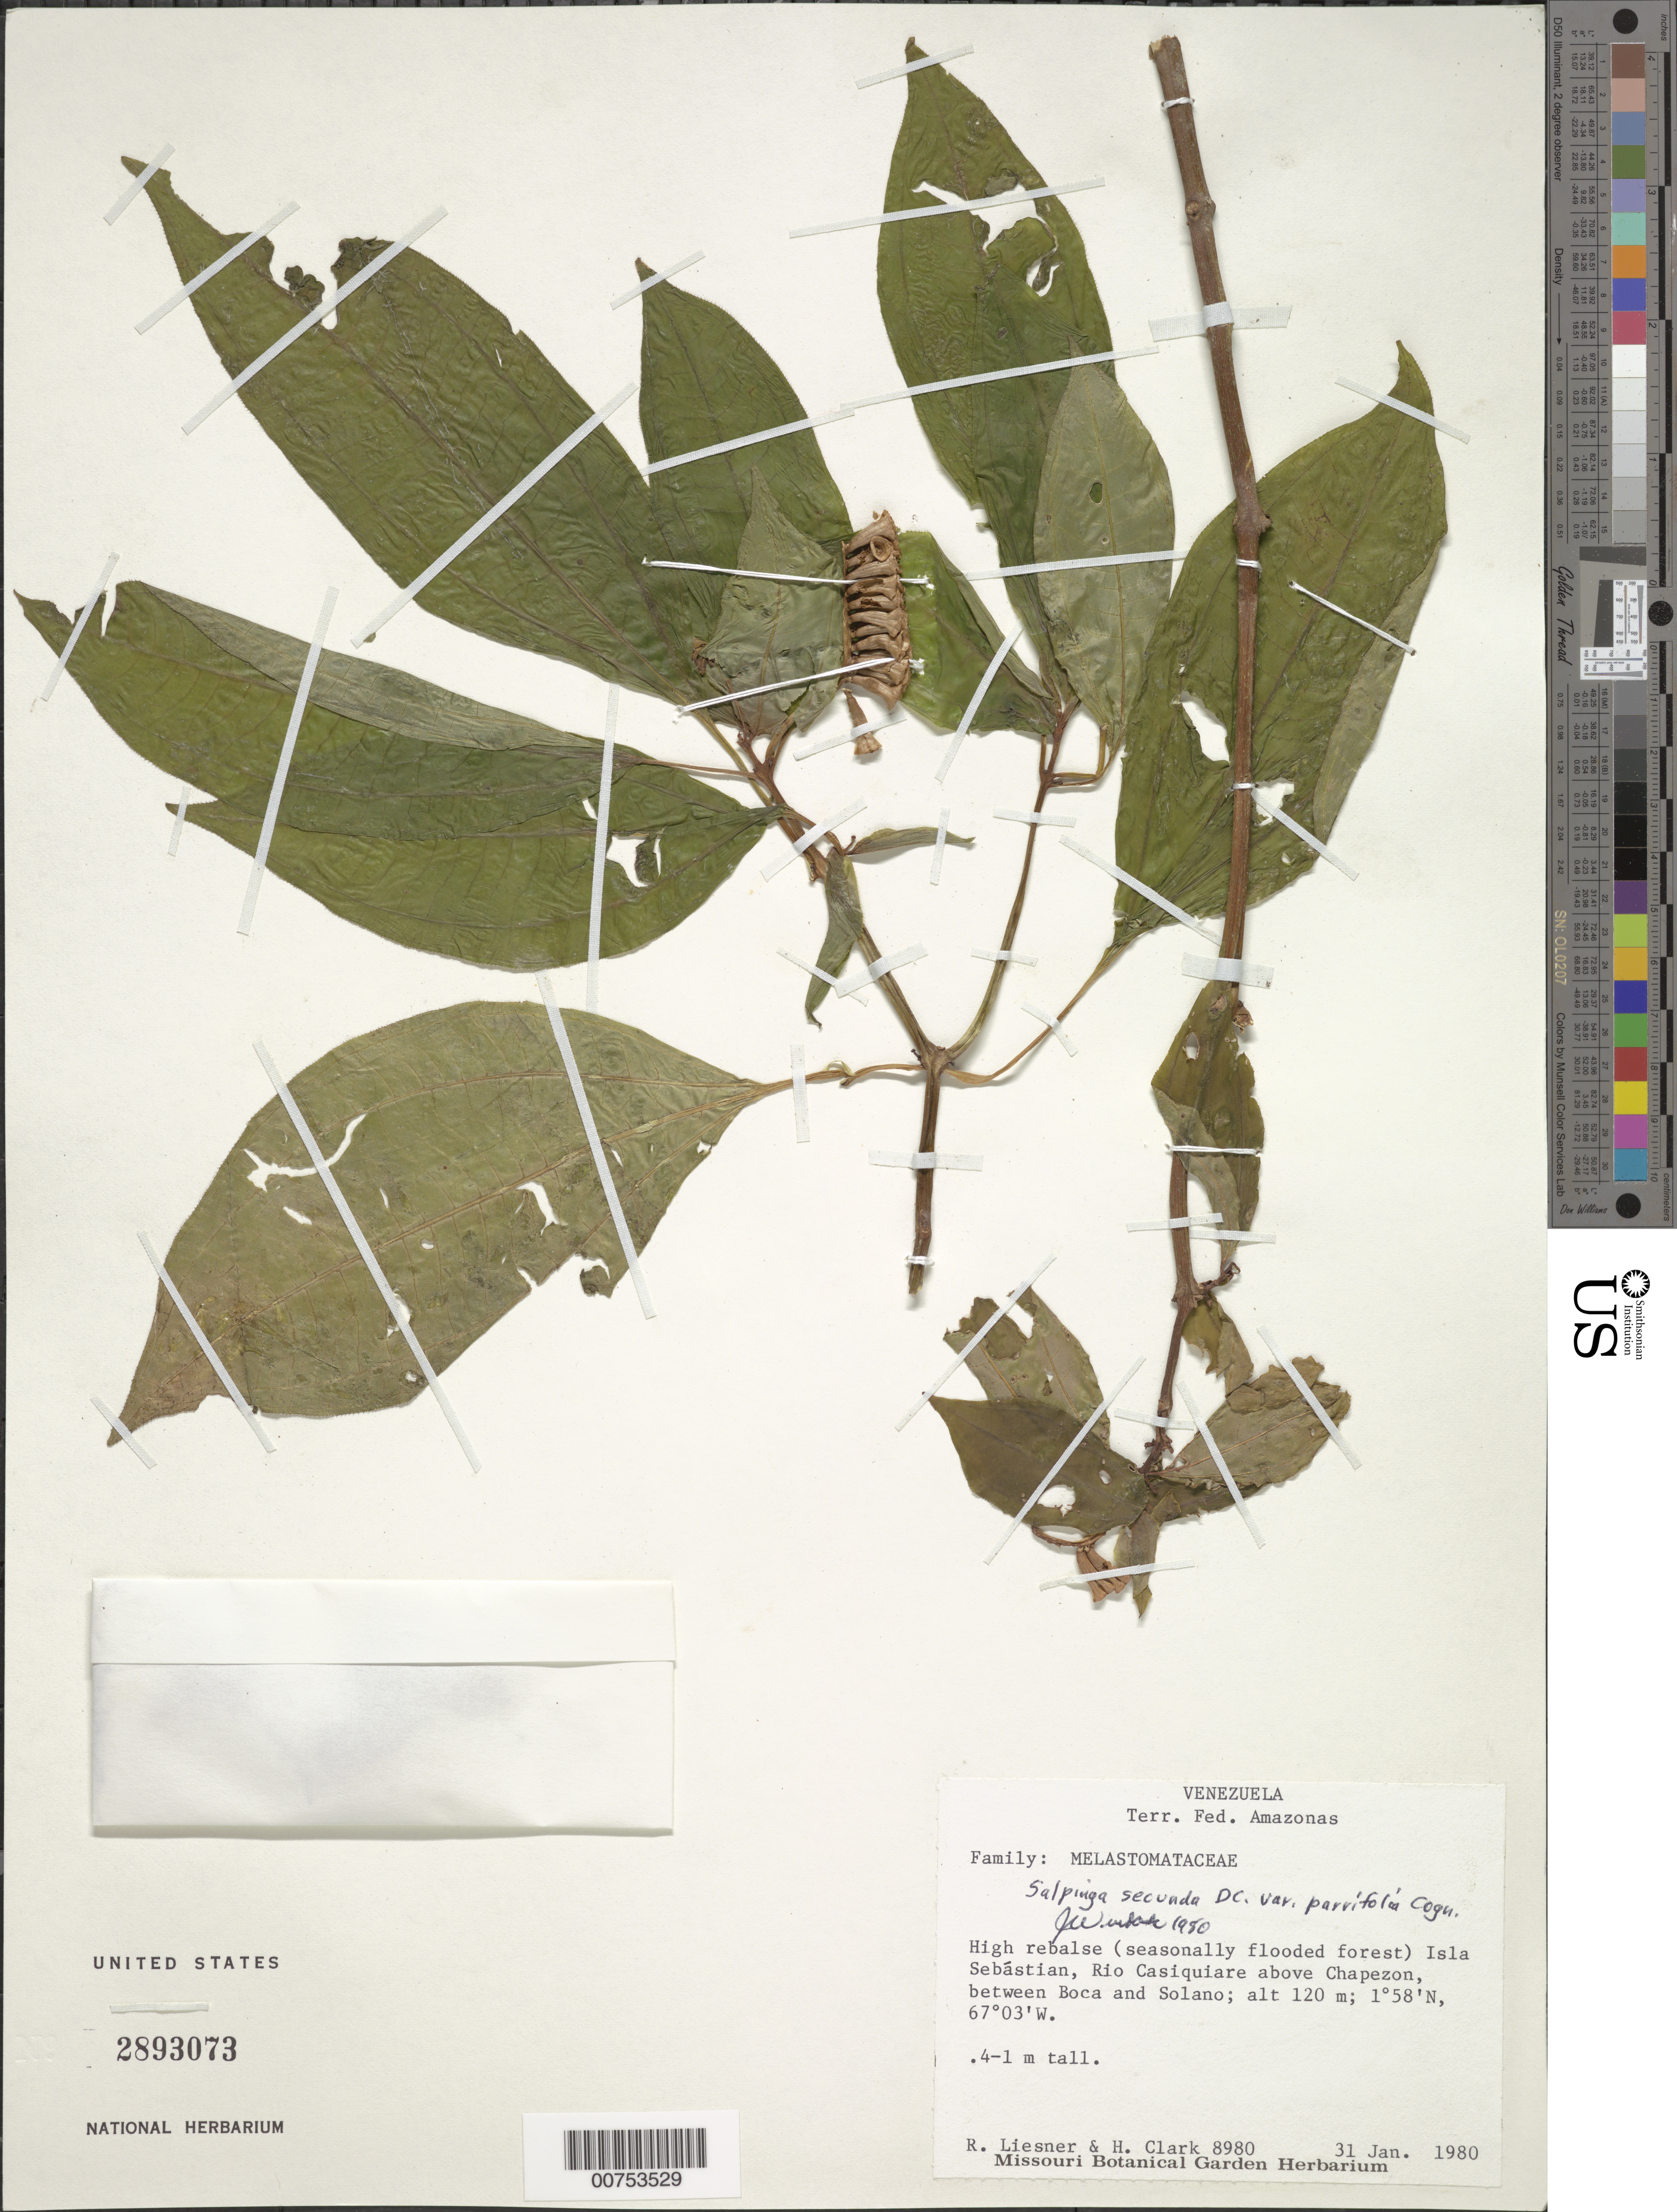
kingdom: Plantae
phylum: Tracheophyta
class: Magnoliopsida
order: Myrtales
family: Melastomataceae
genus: Salpinga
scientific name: Salpinga secunda var. parvifolia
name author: Cogn.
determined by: Wurdack, John J., (US), US (UNITED STATES)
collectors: R. L. Liesner & H. L. Clark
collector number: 8980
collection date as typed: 31-Jan-80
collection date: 1980-01-31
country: Venezuela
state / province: Amazonas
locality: Isla Sebastián, Río Casiquiare, above Chapezon, between Boca and Solano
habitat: High seasonally flooded forest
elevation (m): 120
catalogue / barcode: US 2893073